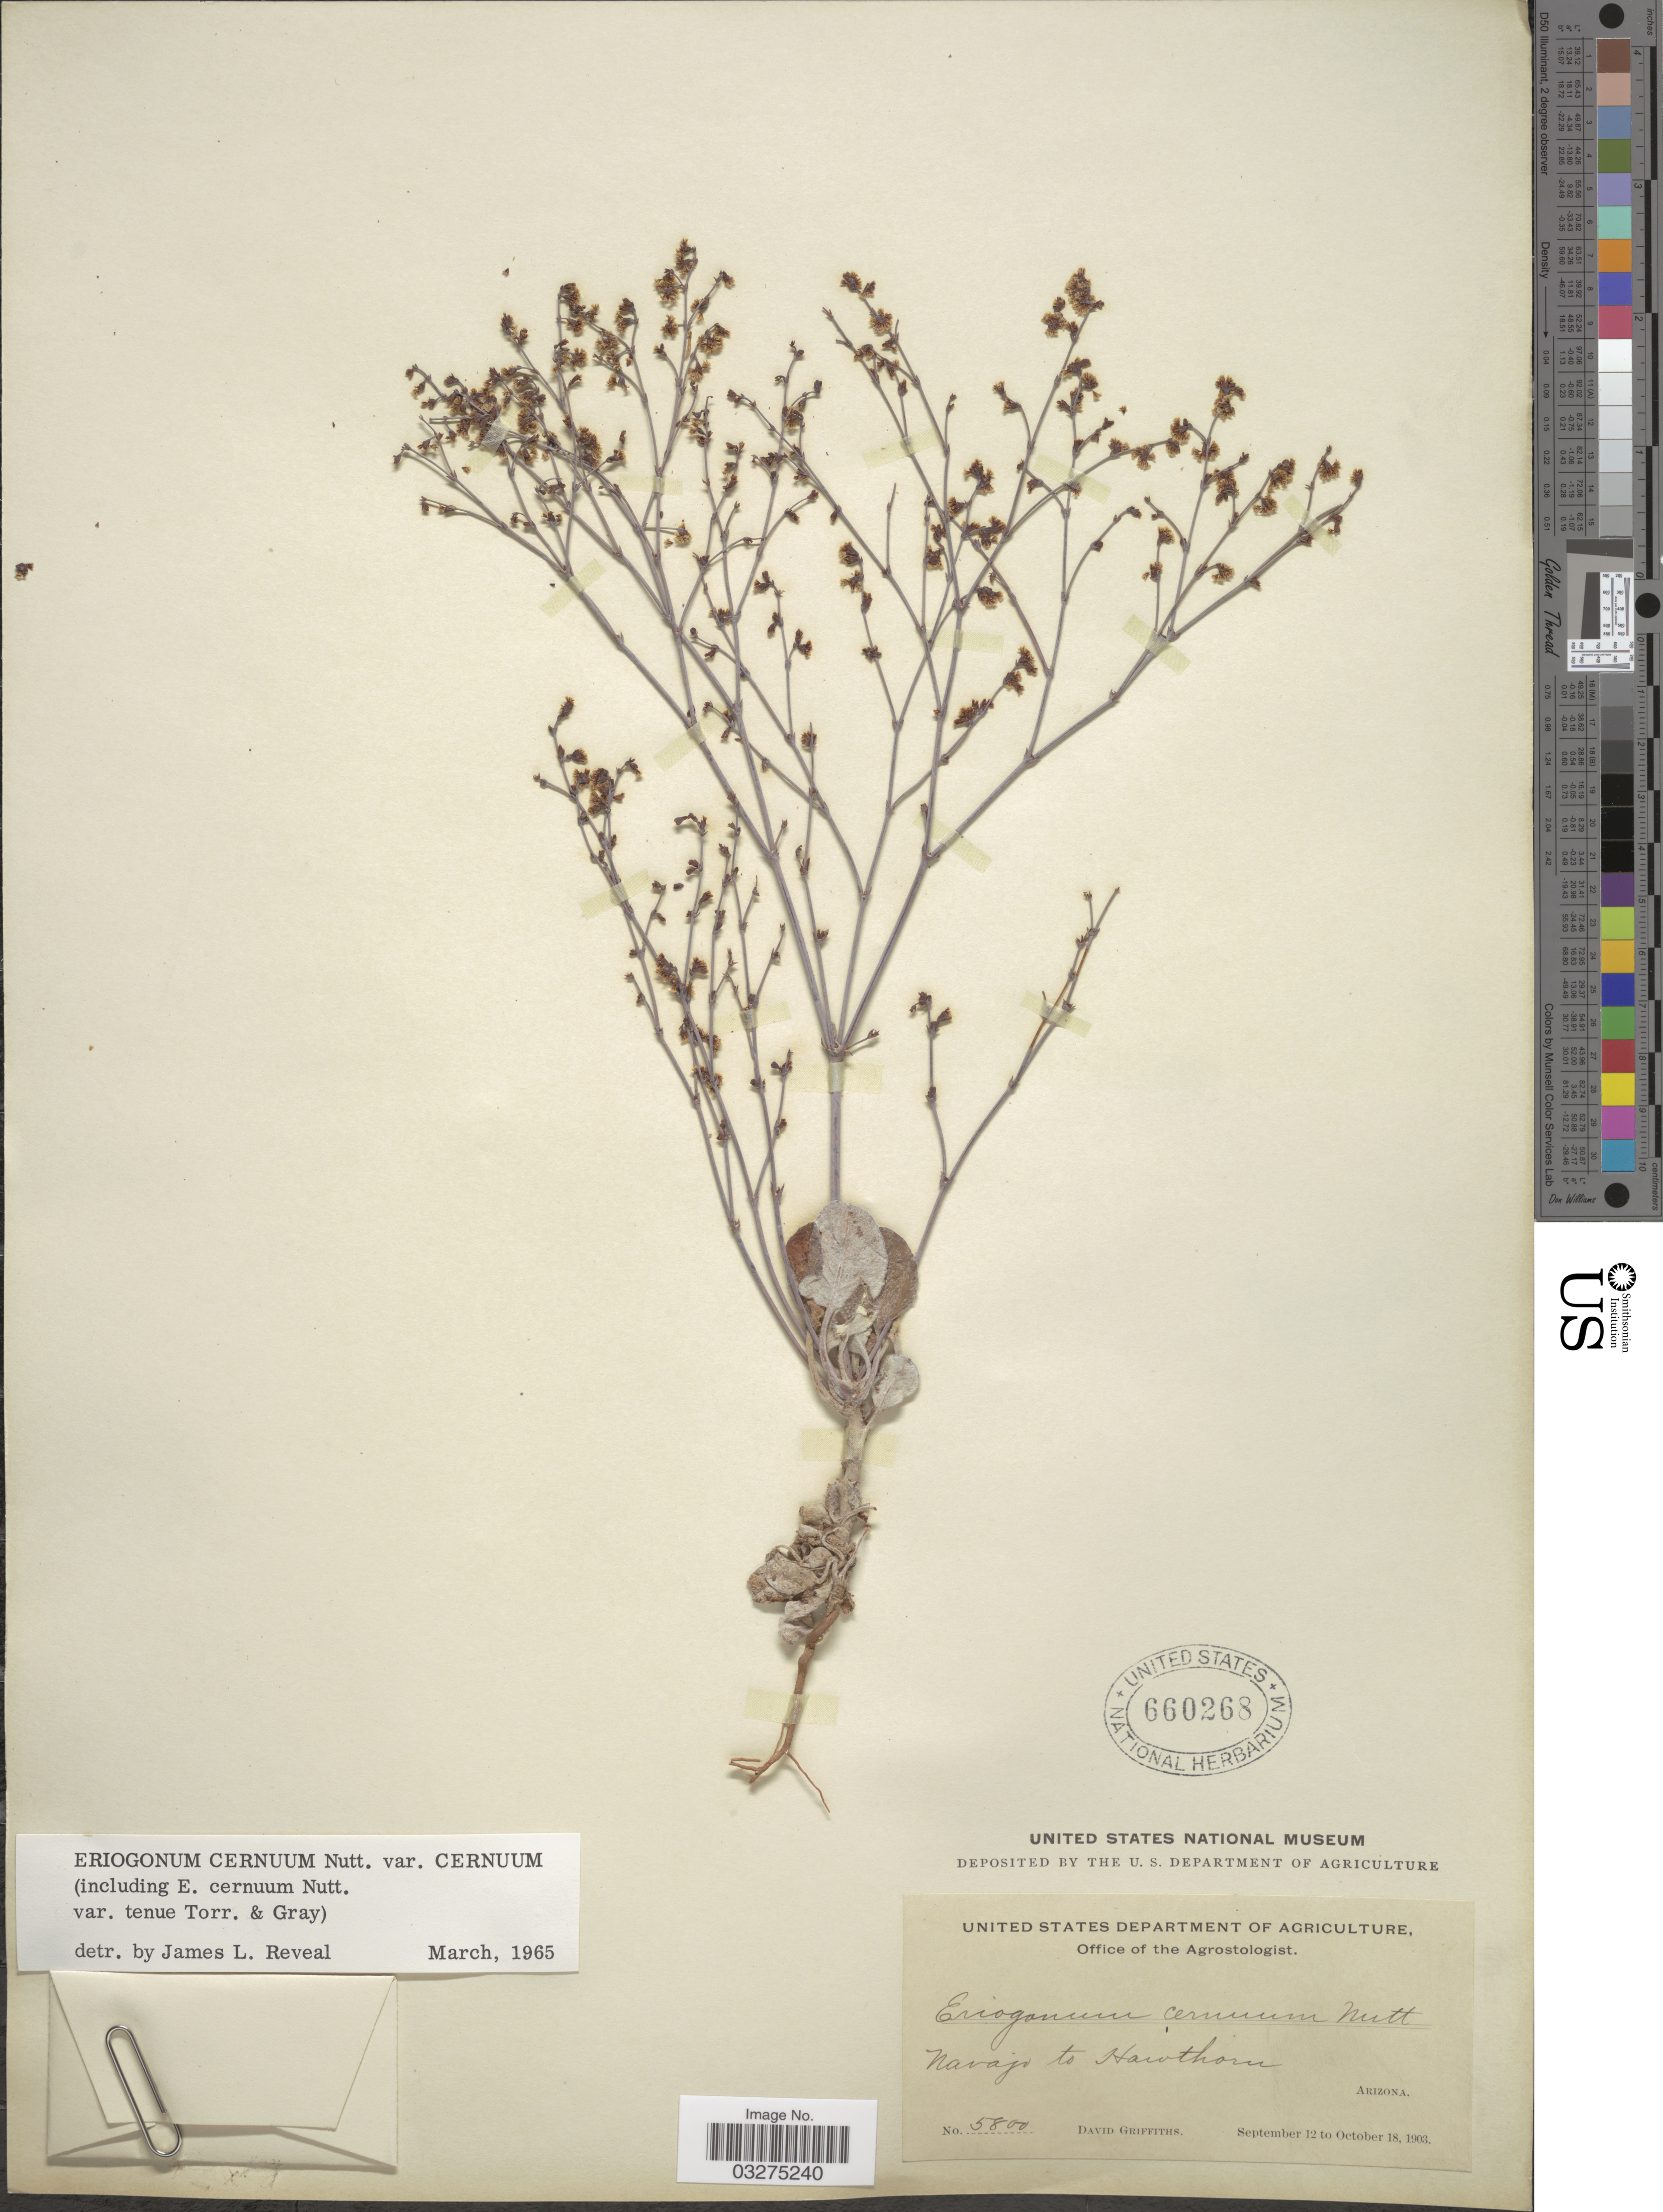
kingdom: Plantae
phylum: Tracheophyta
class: Magnoliopsida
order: Caryophyllales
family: Polygonaceae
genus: Eriogonum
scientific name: Eriogonum cernuum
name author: Nutt.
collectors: D. Griffiths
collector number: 5800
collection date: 1903-09-12/1903-10-18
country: United States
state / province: Arizona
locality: Navajo to Hawthorn.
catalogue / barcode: US 660268